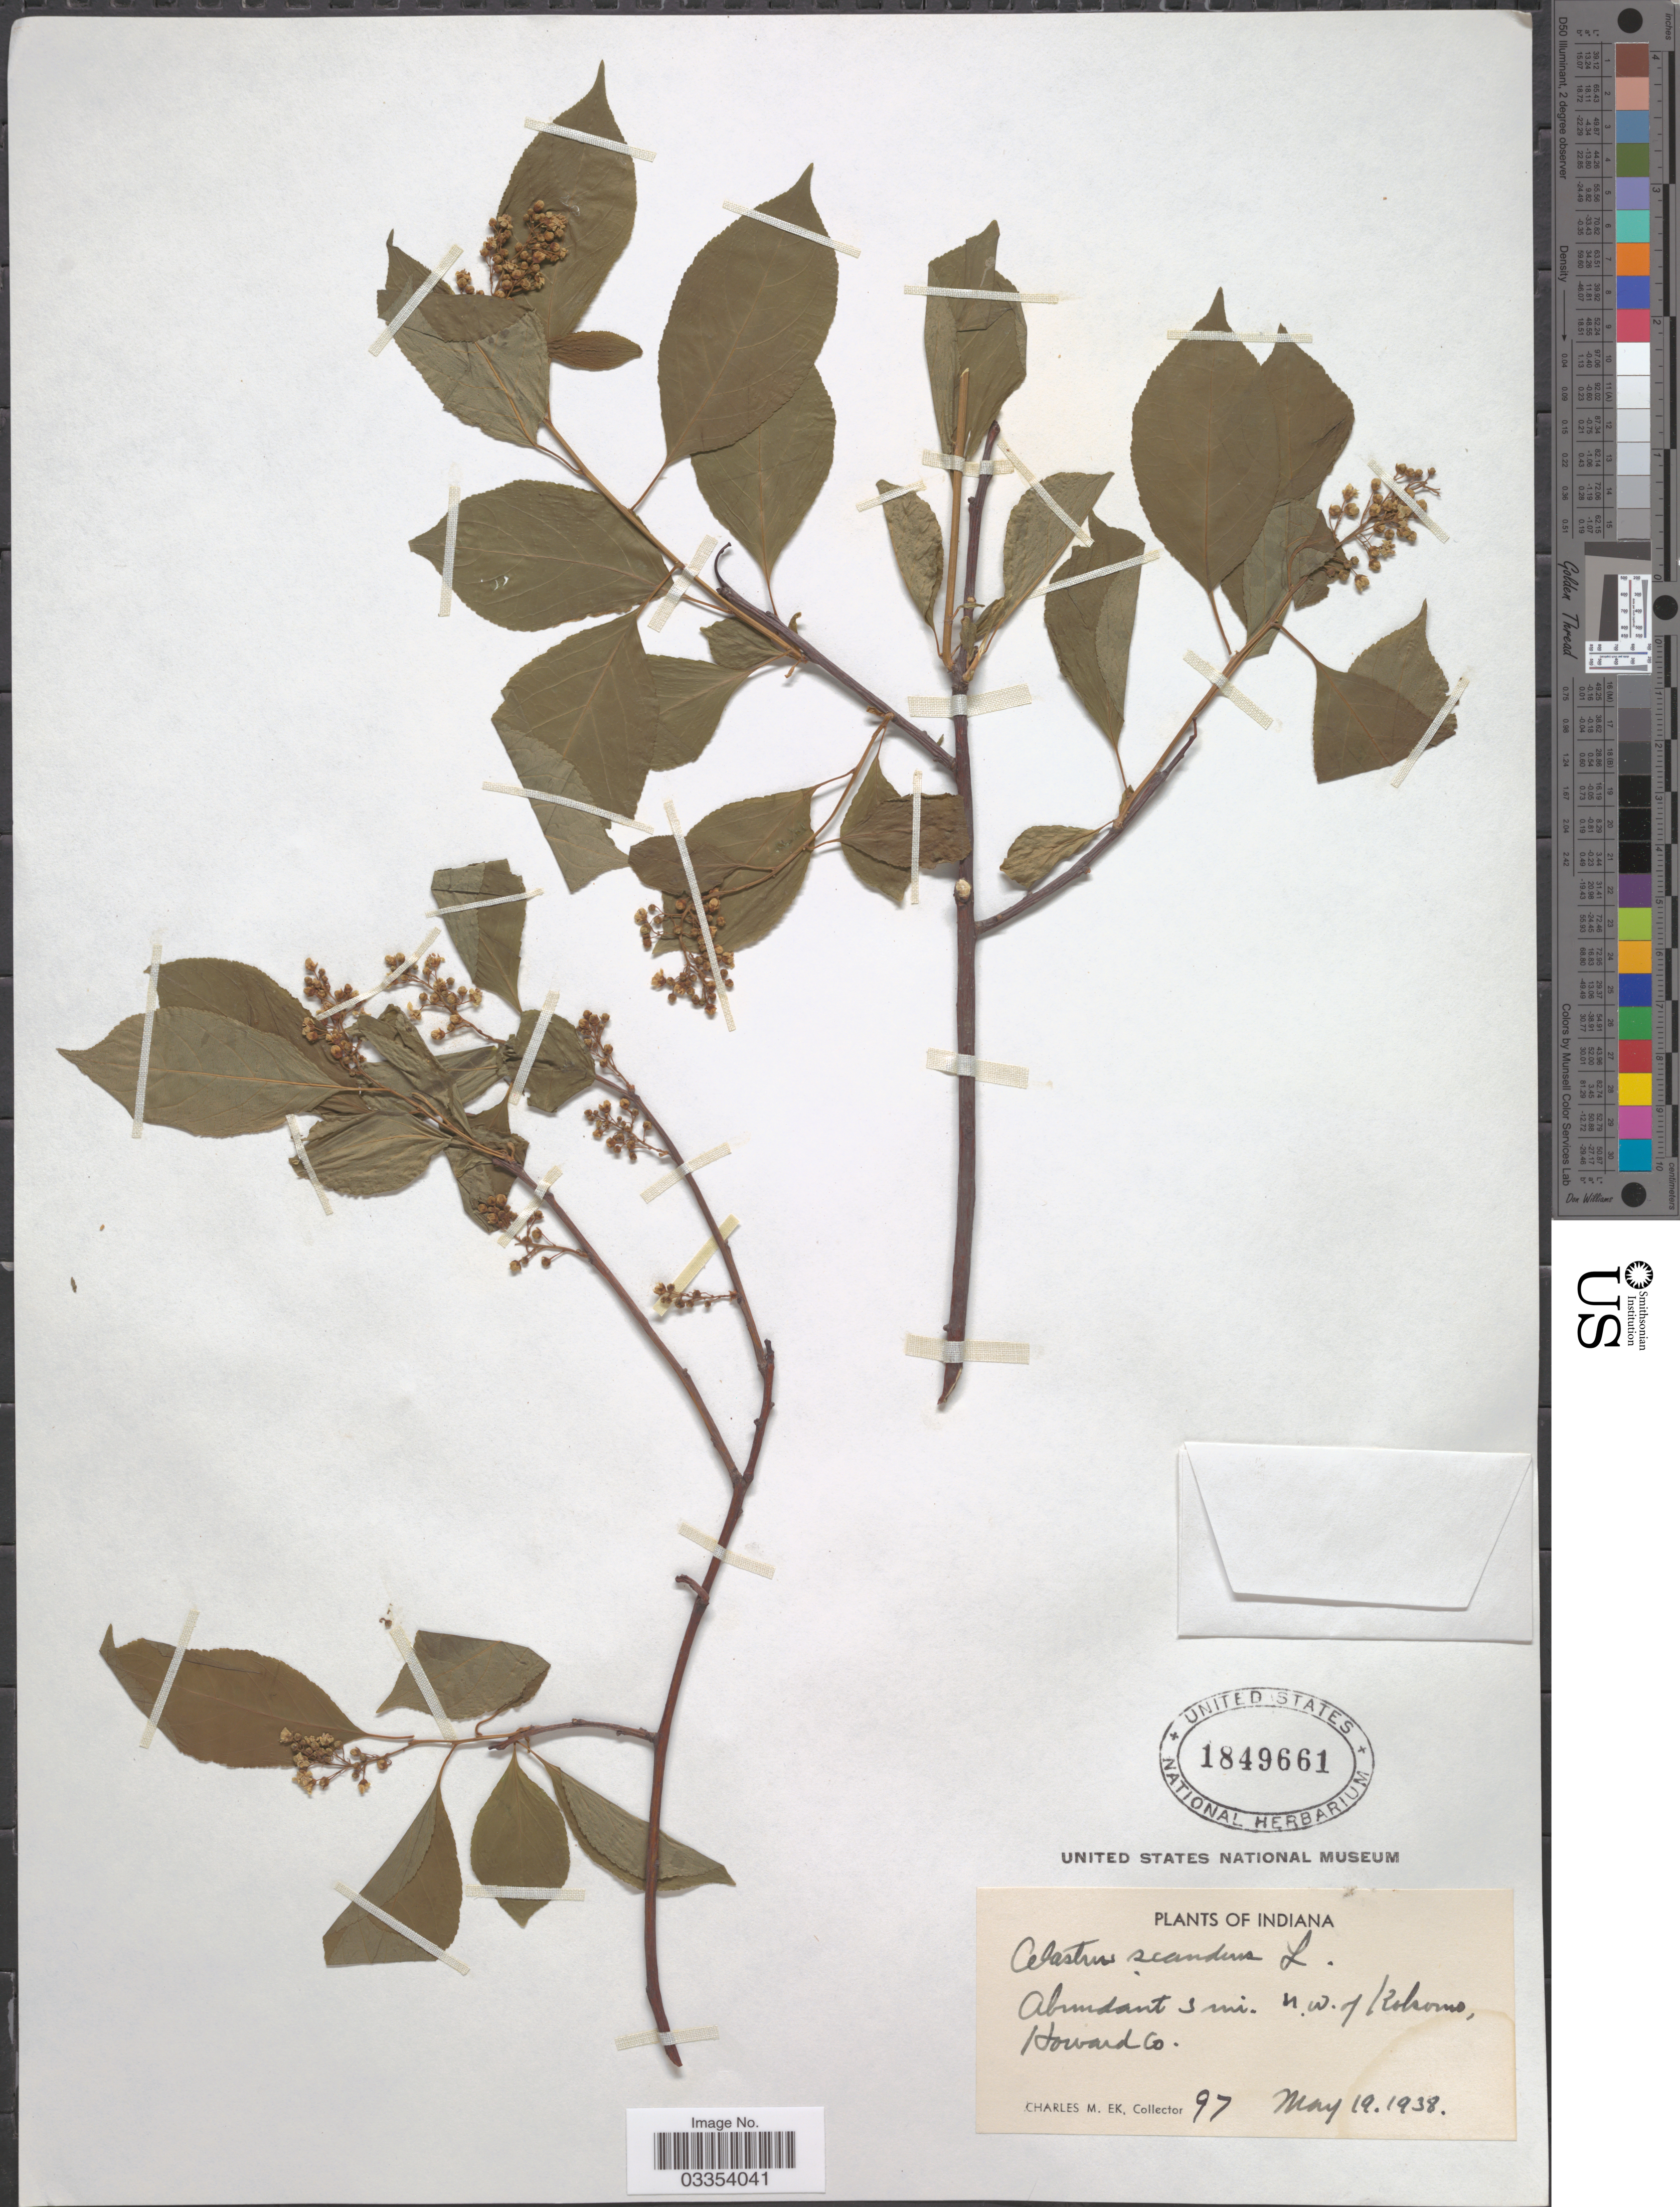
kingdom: Plantae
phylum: Tracheophyta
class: Magnoliopsida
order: Celastrales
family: Celastraceae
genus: Celastrus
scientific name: Celastrus scandens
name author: L.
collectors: C. Ek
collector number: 97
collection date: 1938-05-19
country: United States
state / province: Indiana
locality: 3 mi. N.W. of Kokomo, Howard Co.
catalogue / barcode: US 1849661